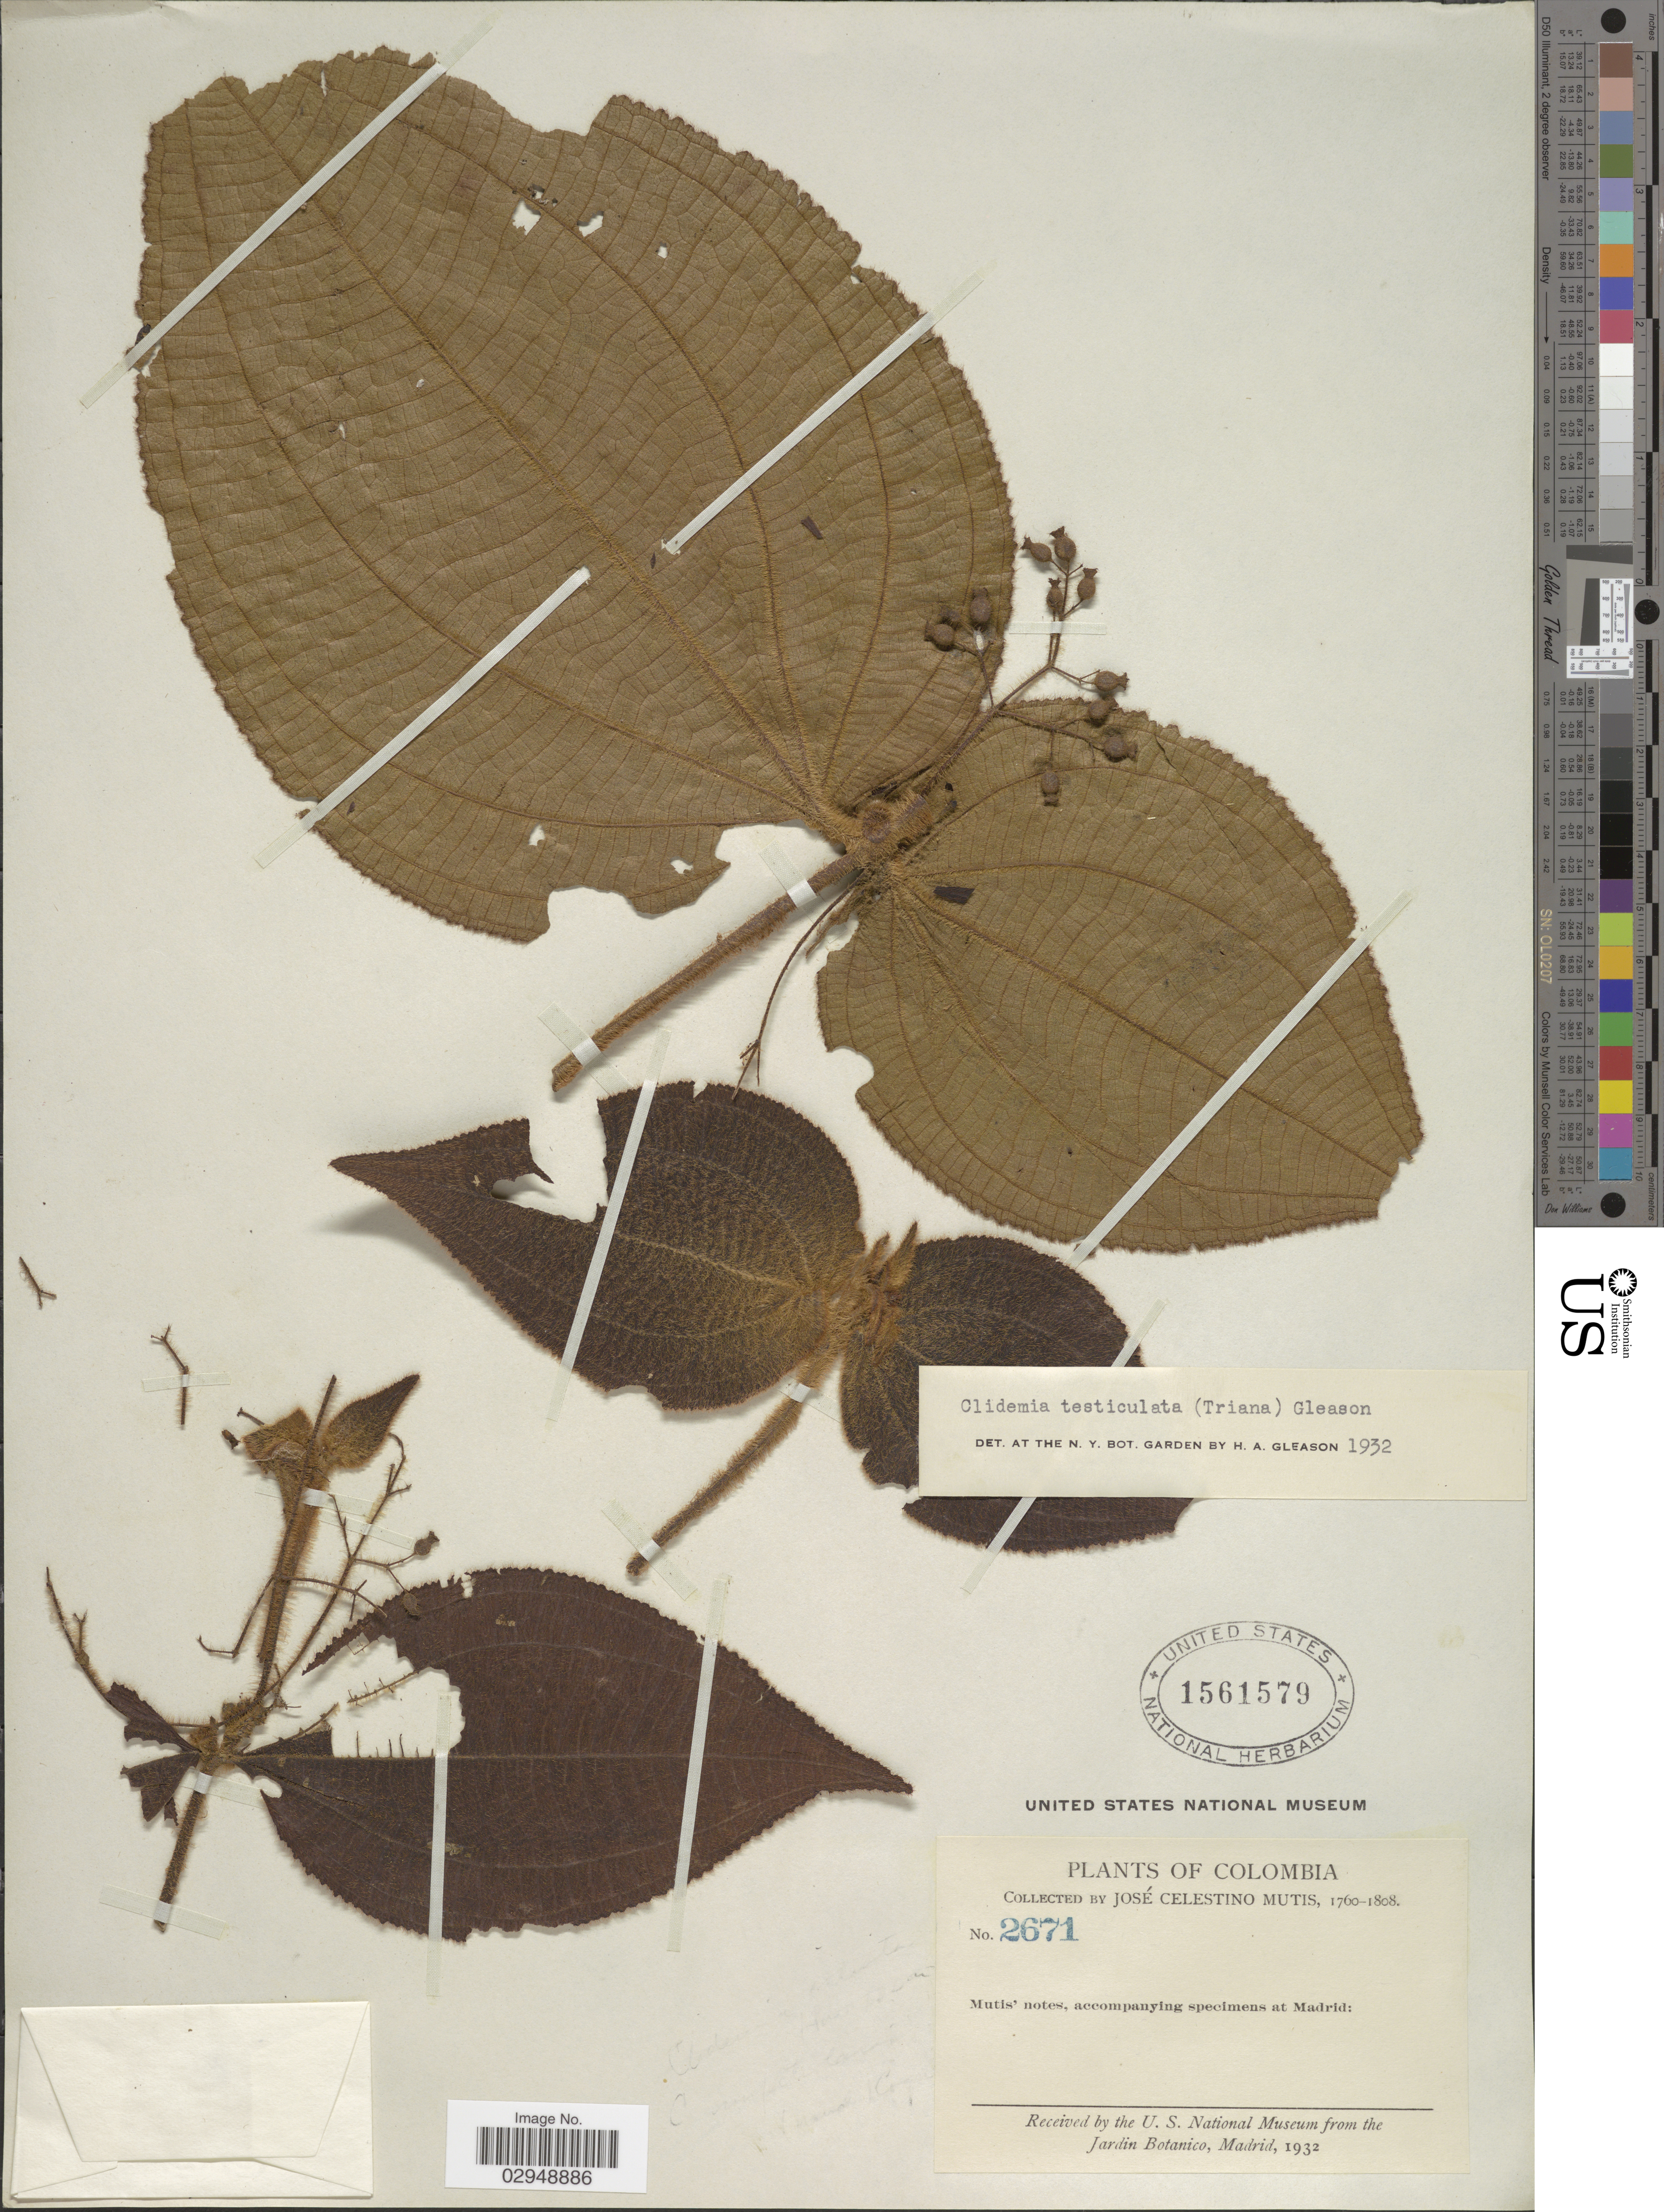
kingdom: Plantae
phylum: Tracheophyta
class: Magnoliopsida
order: Myrtales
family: Melastomataceae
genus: Clidemia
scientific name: Clidemia ciliata var. testiculata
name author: (Triana) L. Uribe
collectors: J. C. B. Mutis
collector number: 2671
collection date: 1760/1808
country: Colombia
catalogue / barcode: US 1561579